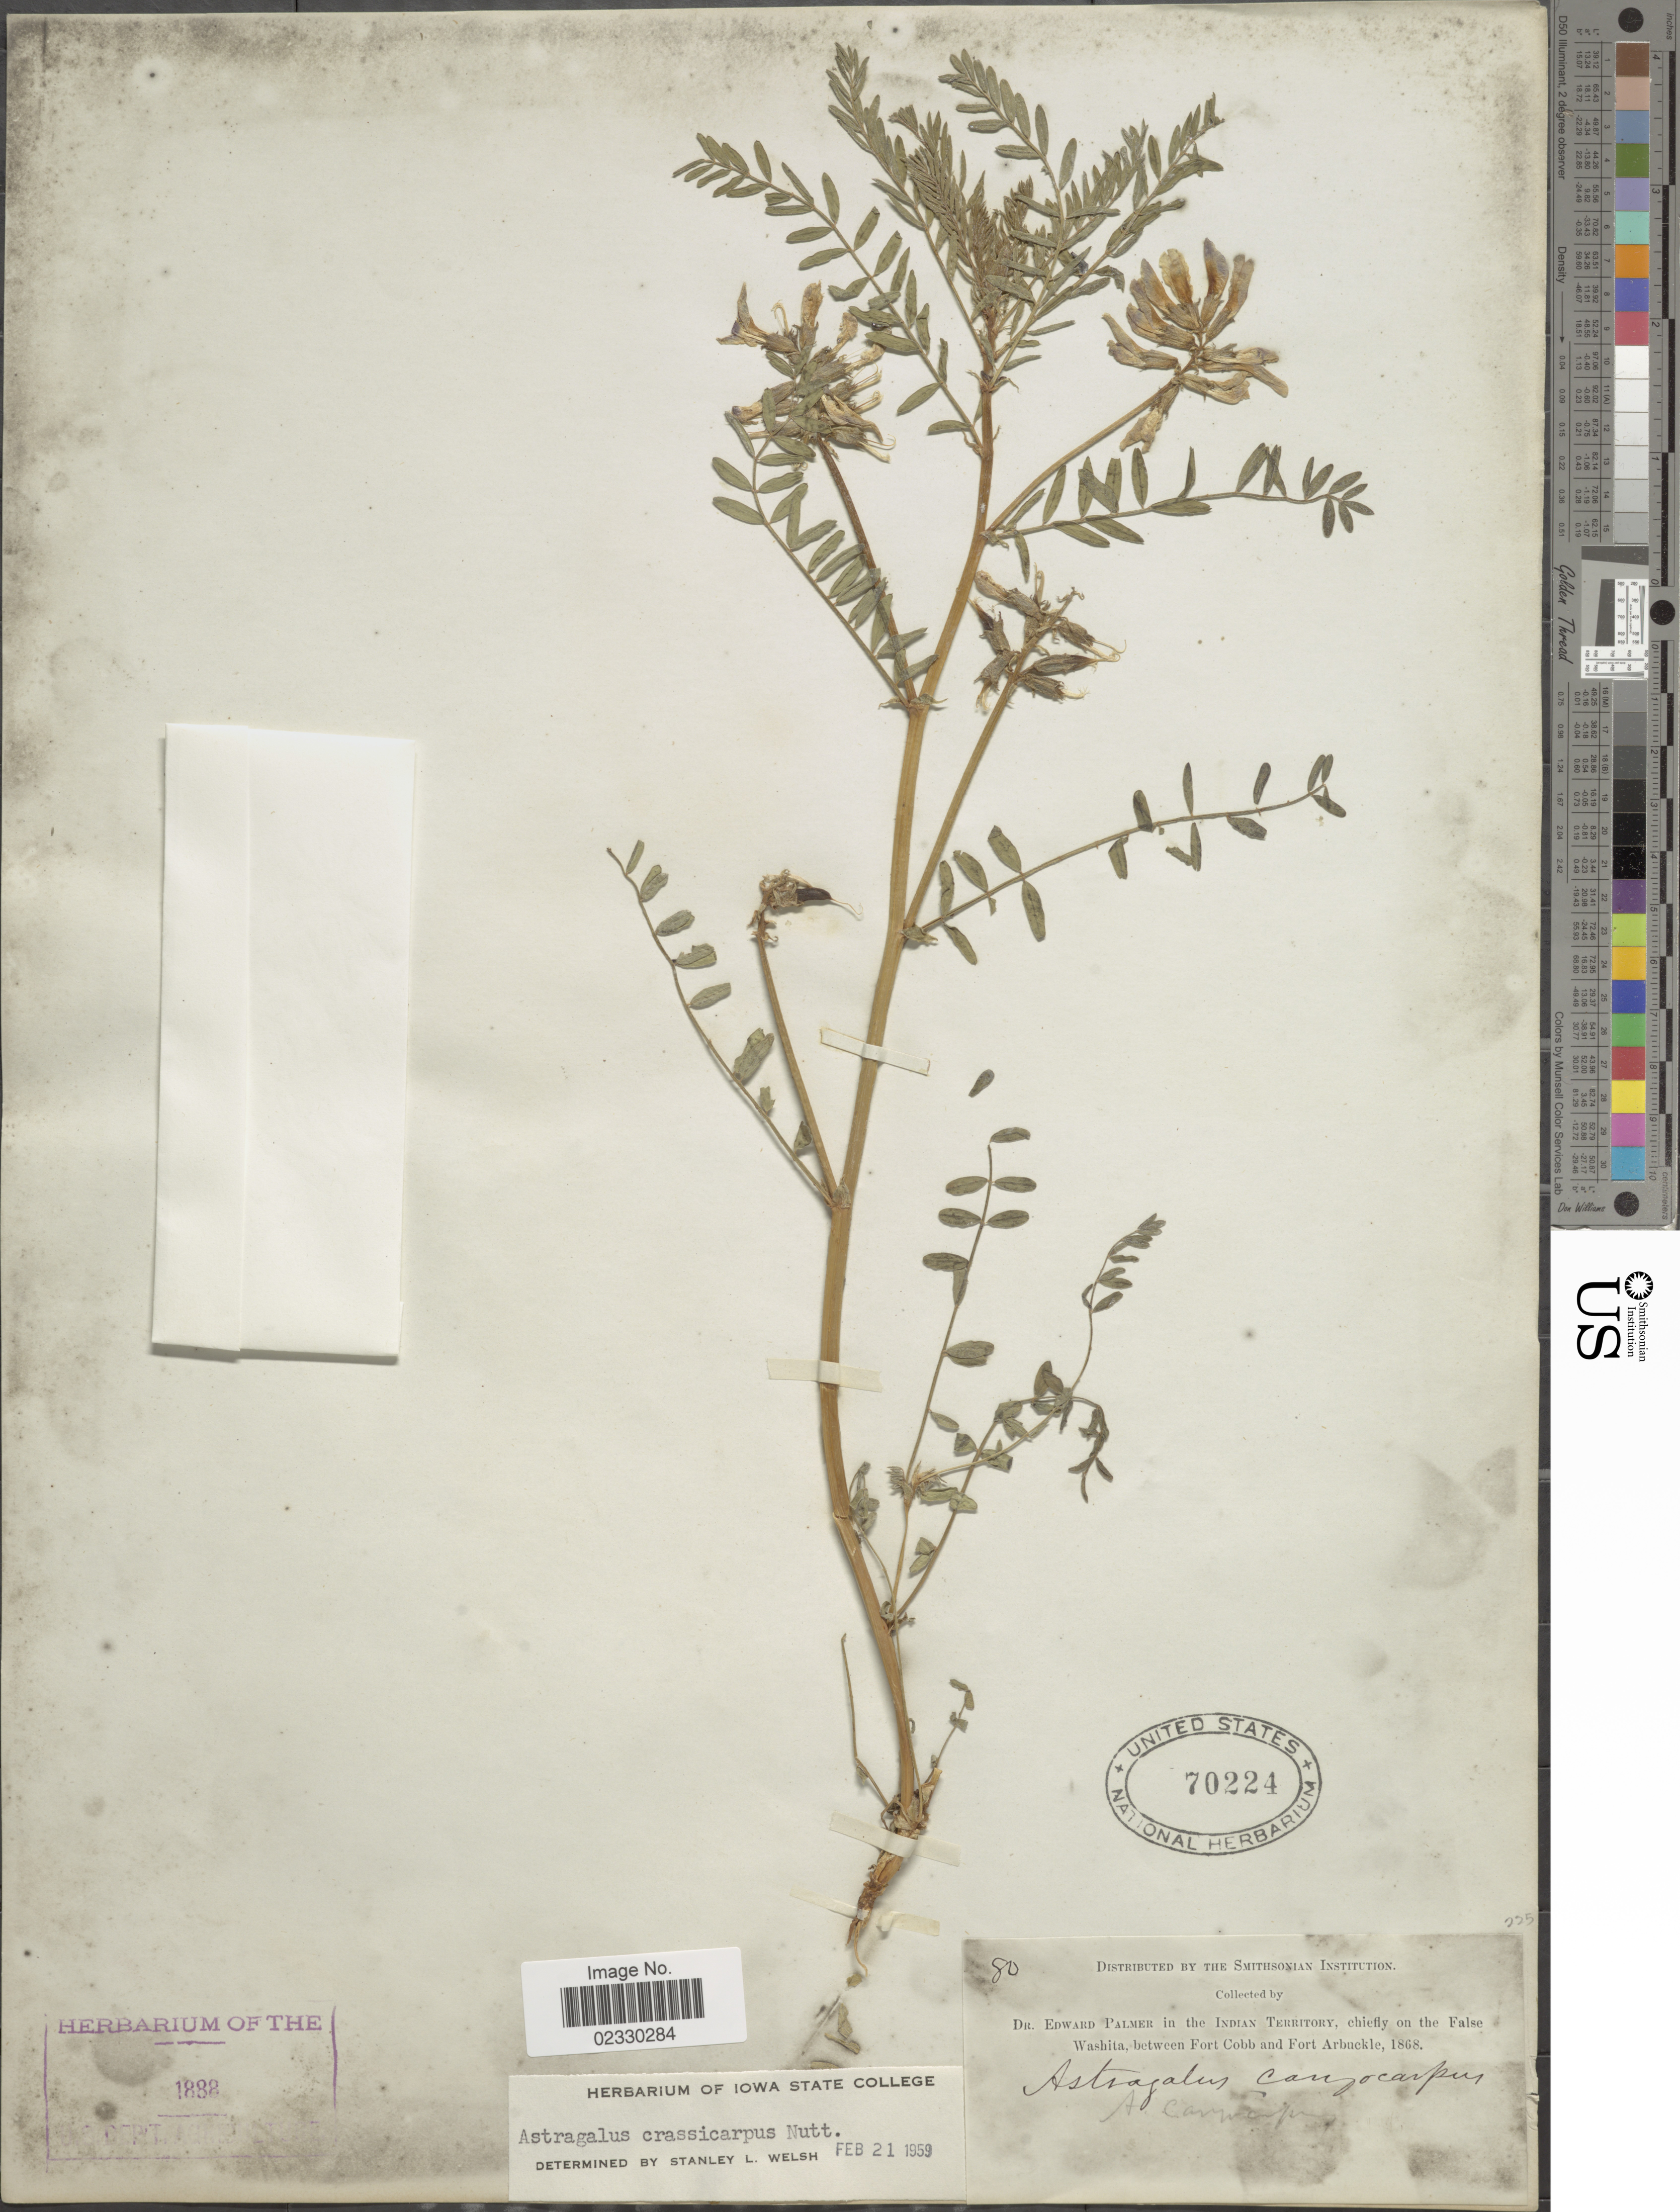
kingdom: Plantae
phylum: Tracheophyta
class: Magnoliopsida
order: Fabales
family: Fabaceae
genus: Astragalus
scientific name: Astragalus crassicarpus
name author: Nutt.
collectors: E. Palmer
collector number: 80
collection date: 1868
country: United States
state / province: Oklahoma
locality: Indian Territory, chiefly on the False Washita, between Fort Cobb and Fort Arbuckle, a canyon camp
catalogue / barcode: US 70224